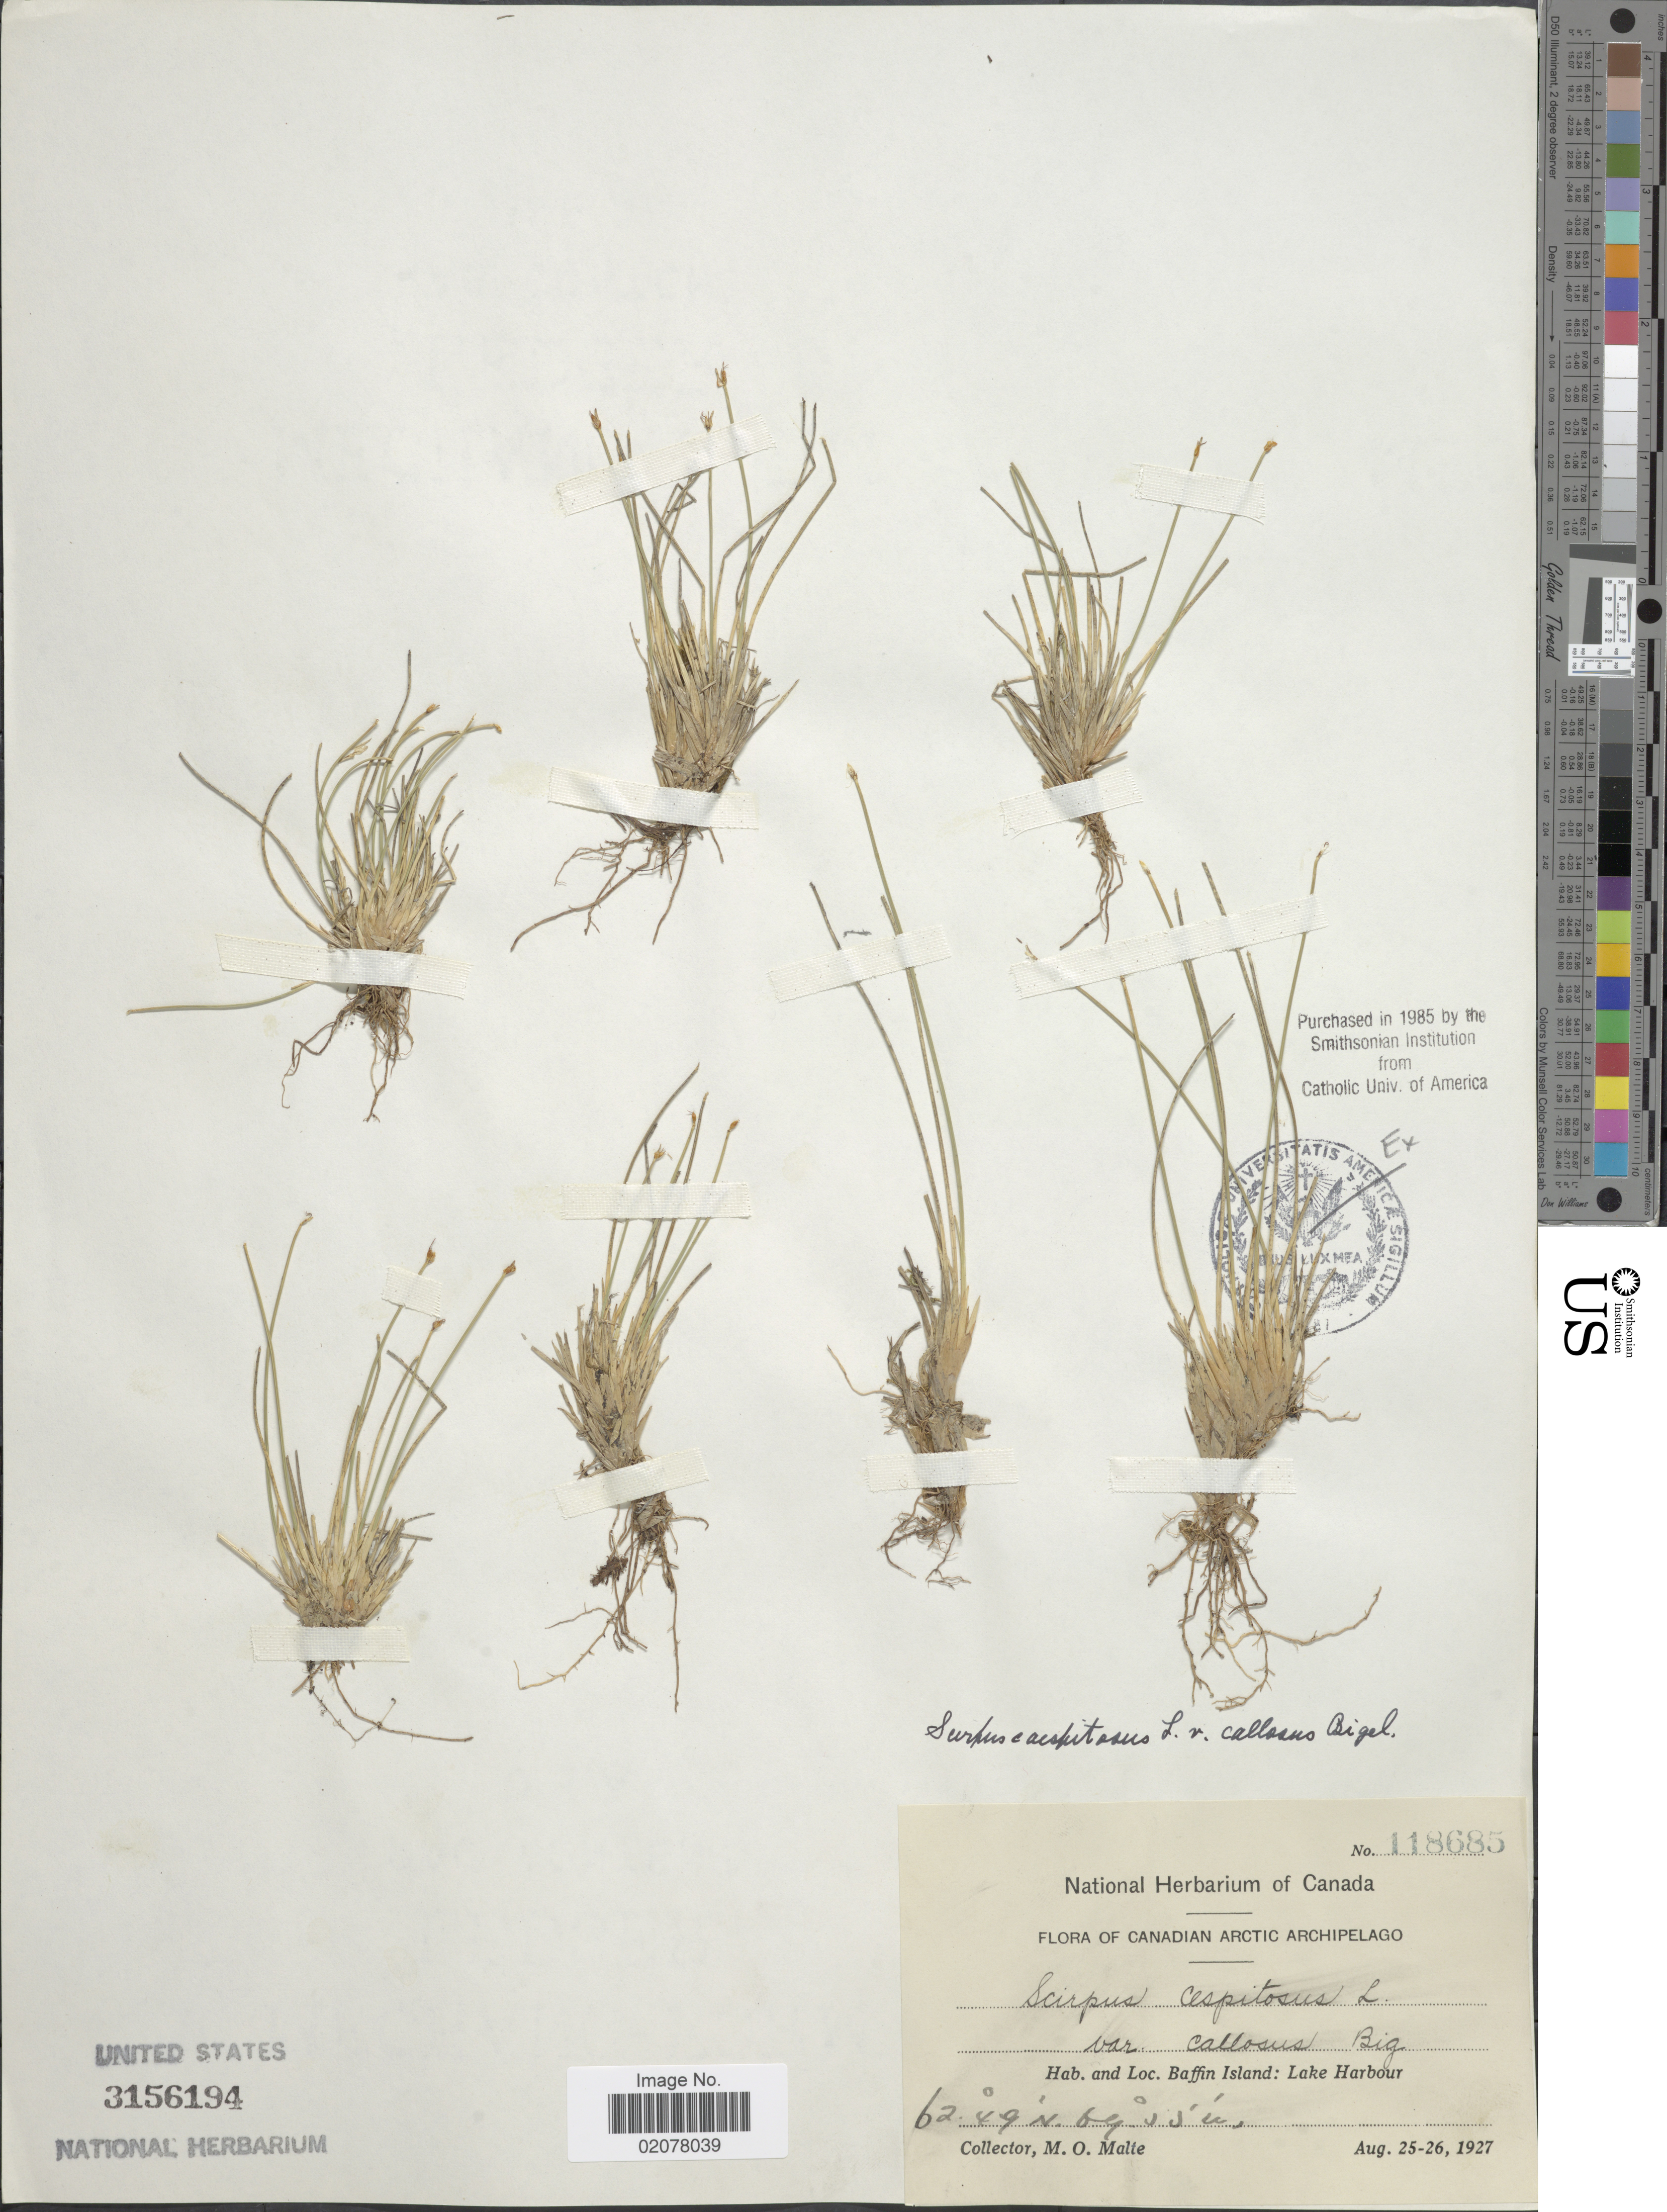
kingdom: Plantae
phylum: Tracheophyta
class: Liliopsida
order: Poales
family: Cyperaceae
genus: Trichophorum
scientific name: Trichophorum cespitosum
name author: (L.) Hartm.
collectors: M. O. Malte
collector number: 118685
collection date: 1927-08-25/1927-08-26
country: Canada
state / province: Nunavut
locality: Canadian Arctic Archipelago. Baffin Island: Lake Harbour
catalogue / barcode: US 3156194